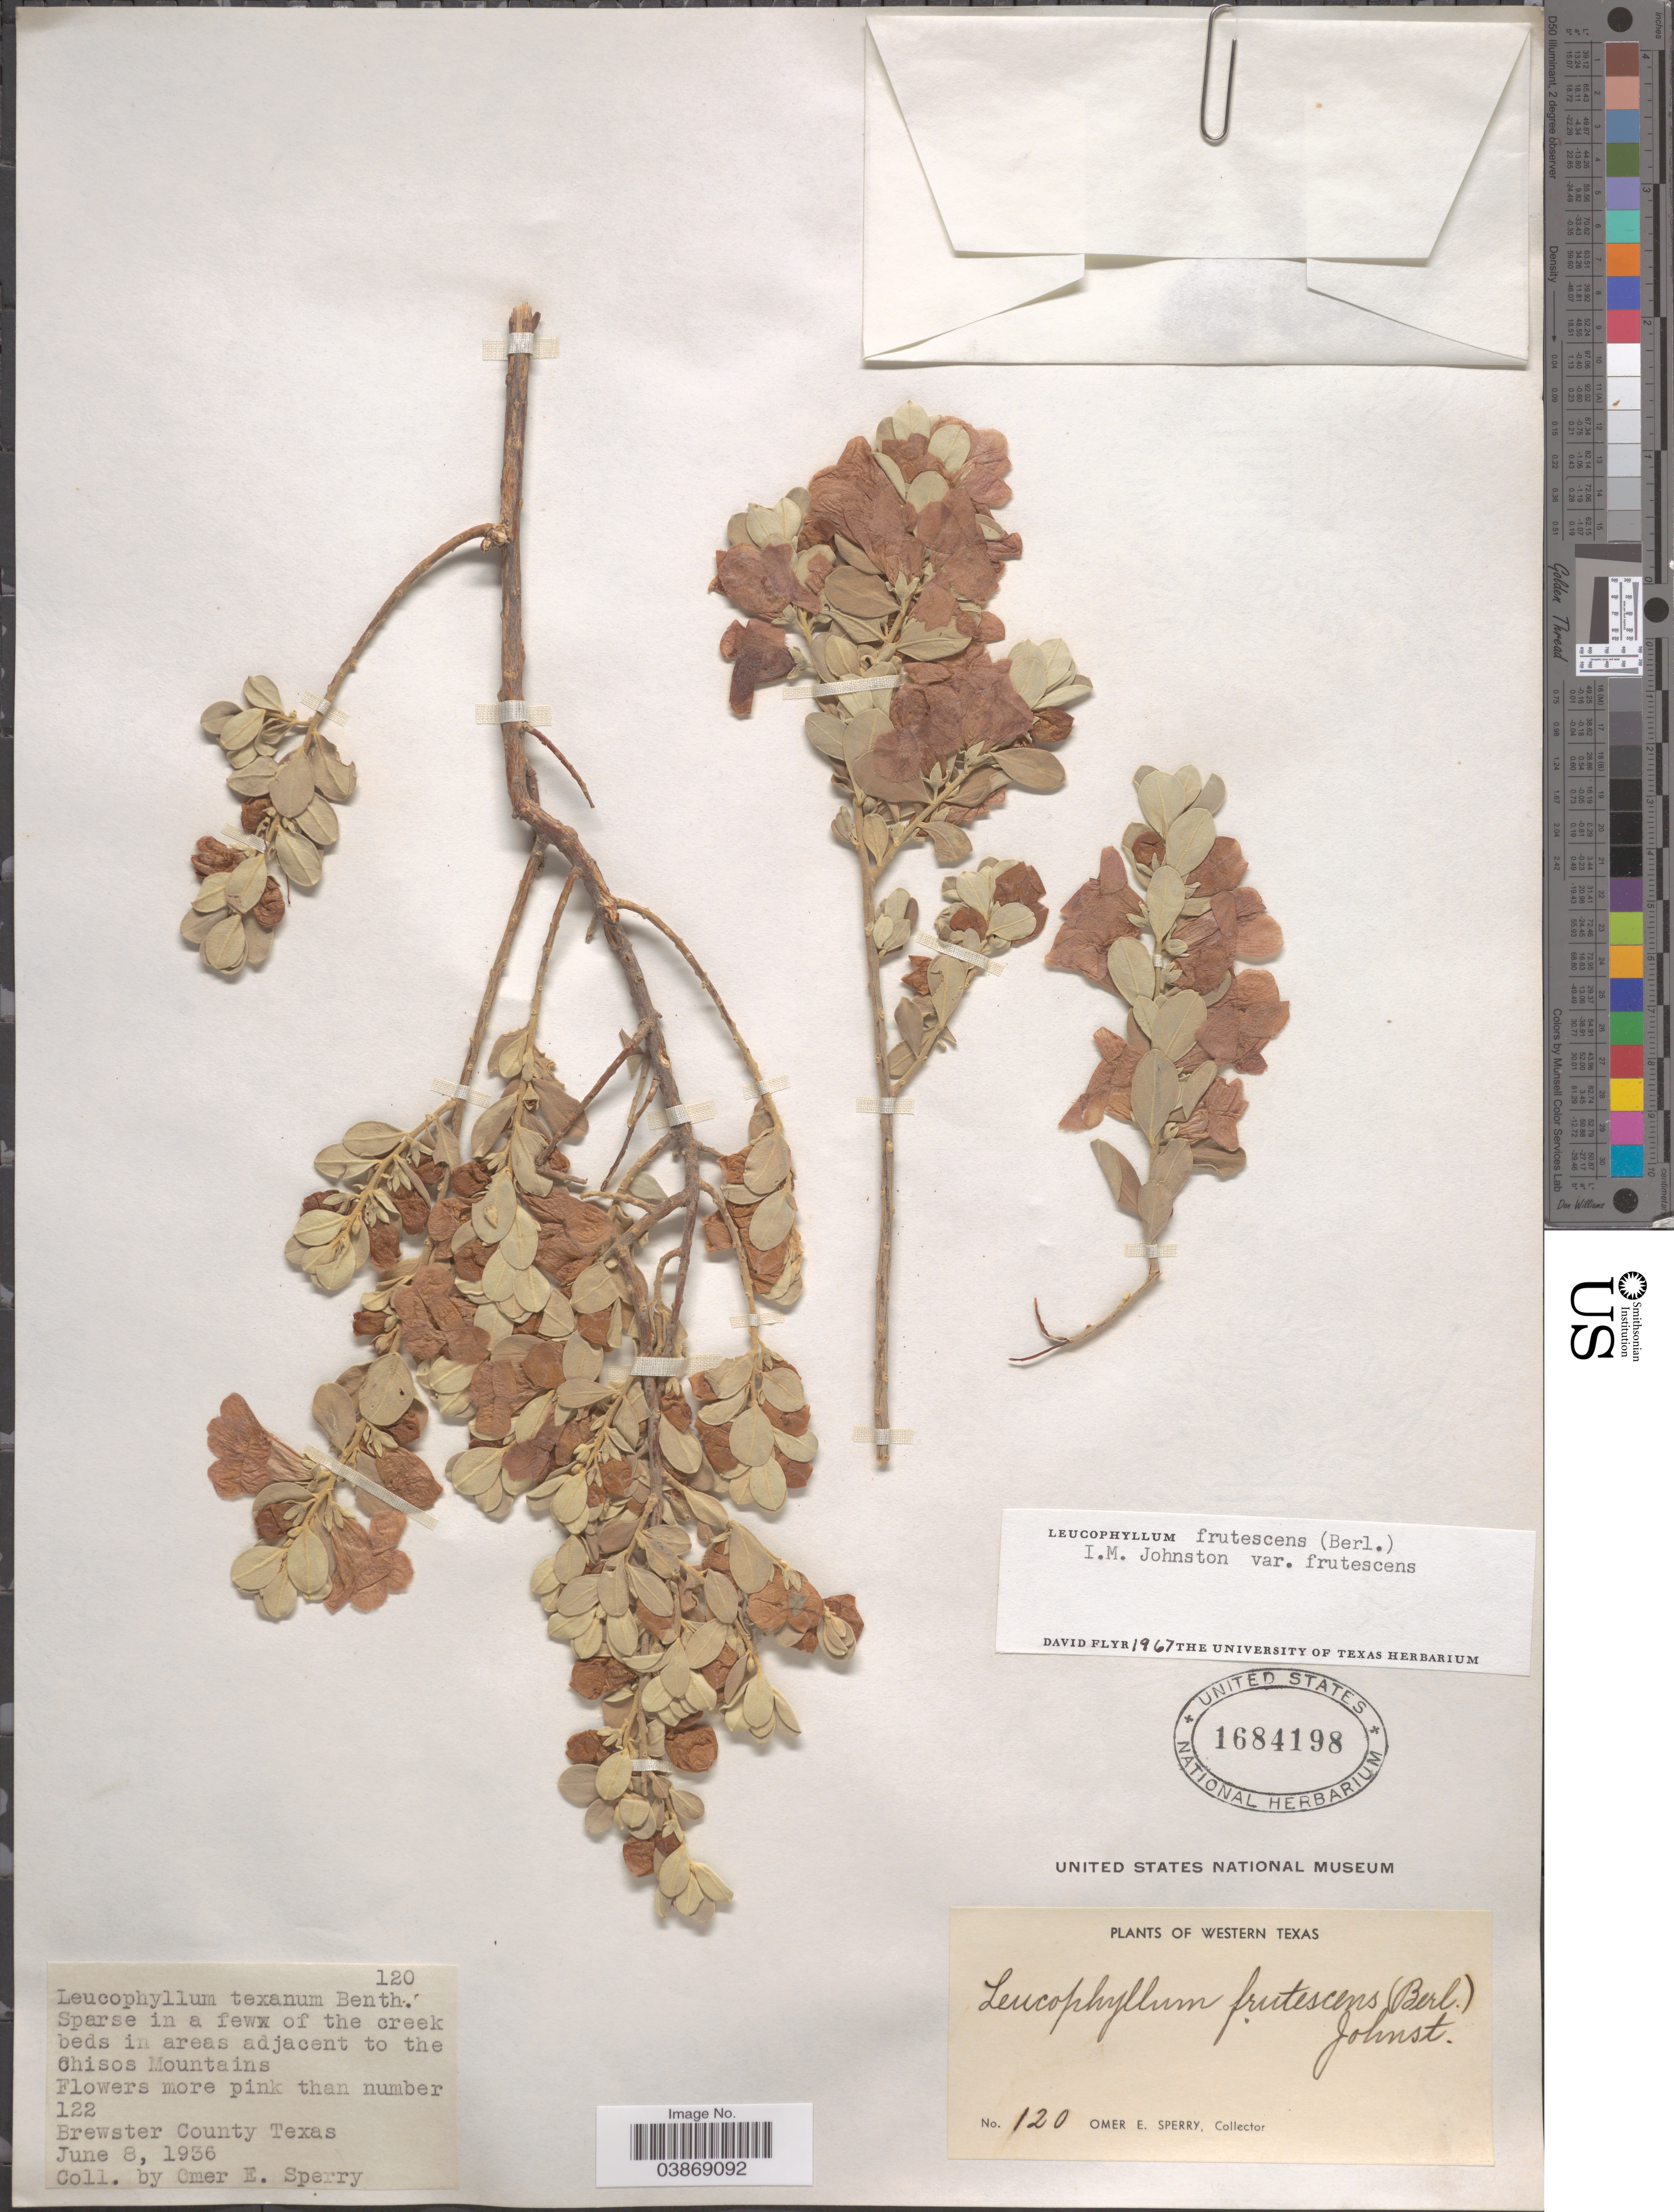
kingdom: Plantae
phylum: Tracheophyta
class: Magnoliopsida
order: Lamiales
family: Scrophulariaceae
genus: Leucophyllum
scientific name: Leucophyllum frutescens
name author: (Berland.) I.M. Johnst.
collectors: O. E. Sperry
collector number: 120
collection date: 1936-06-08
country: United States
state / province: Texas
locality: Western Texas. In areas adjacent to the Chisos Mountains. Brewster County.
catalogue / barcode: US 1684198